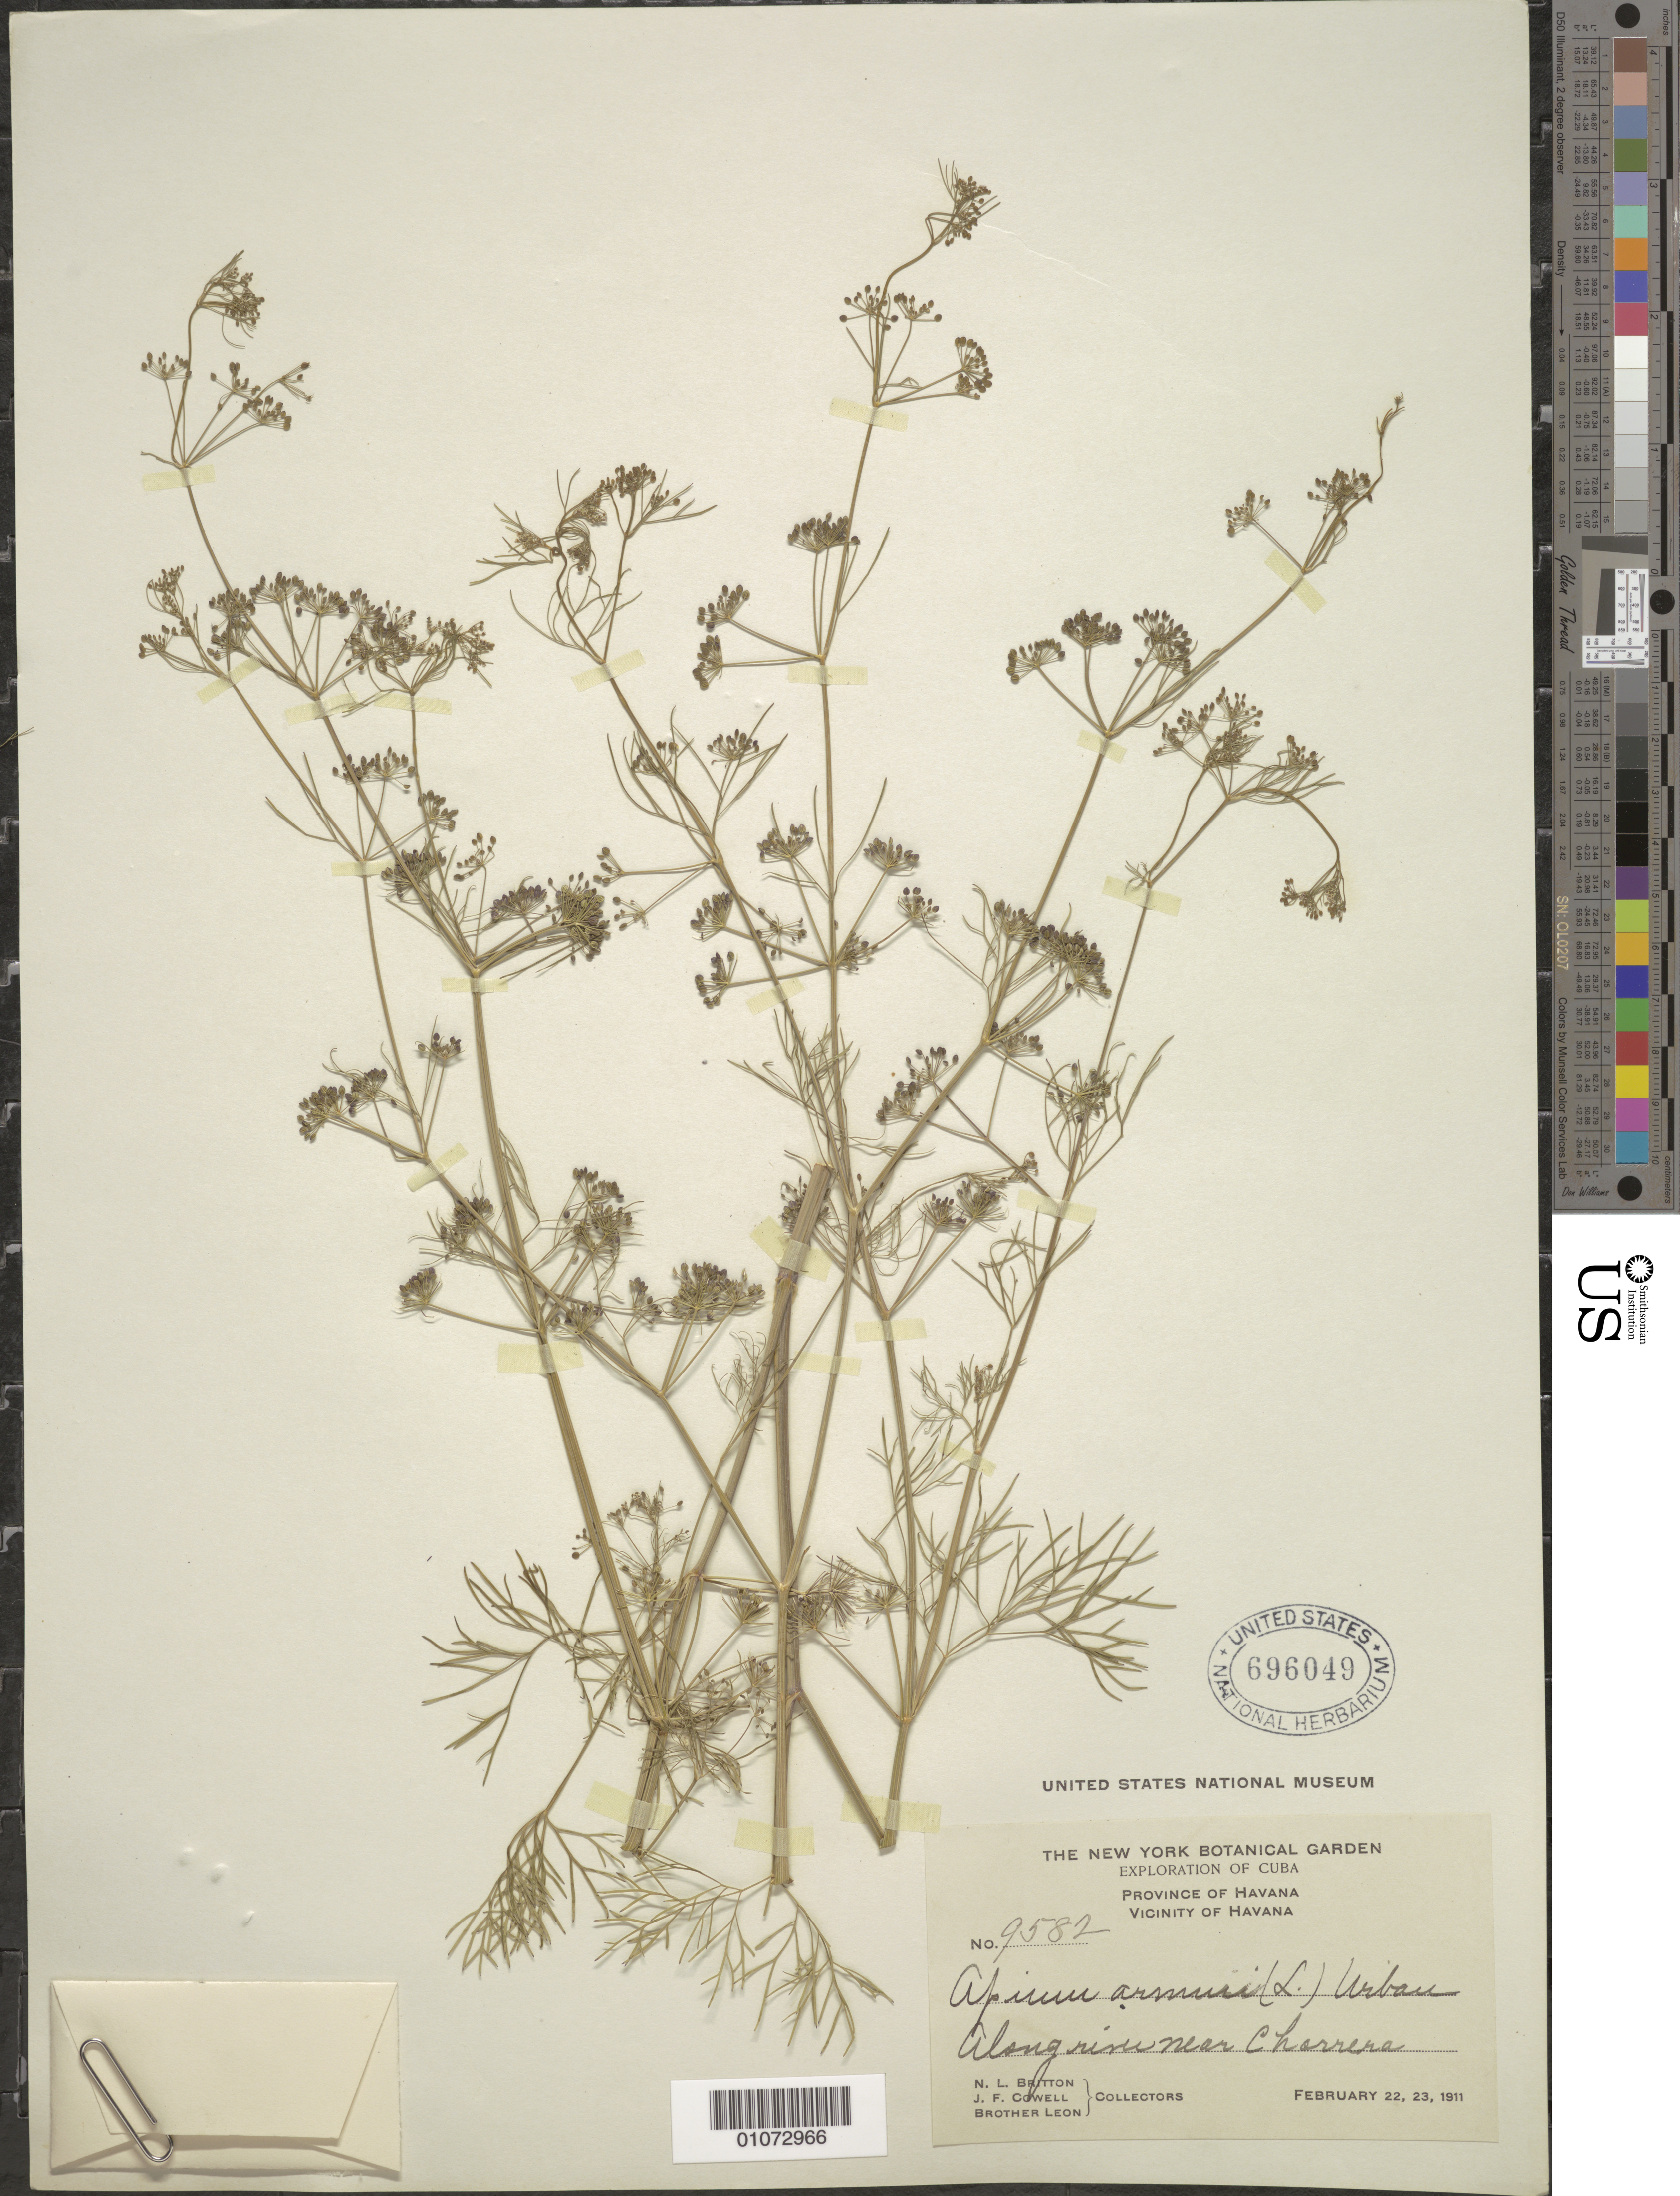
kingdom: Plantae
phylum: Tracheophyta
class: Magnoliopsida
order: Apiales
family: Apiaceae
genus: Apium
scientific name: Apium ammi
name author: (Jacq.) Urb.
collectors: N. Britton, J. F. Cowell & Bro. León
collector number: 9582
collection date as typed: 22 Feb 1911 and 23 Feb 1911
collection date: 1911-02-22,1911-02-23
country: Cuba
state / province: La Habana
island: Cuba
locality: Vicinity of Havana, along river near Chorrera (de Managua)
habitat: along river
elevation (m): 63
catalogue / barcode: US 696049